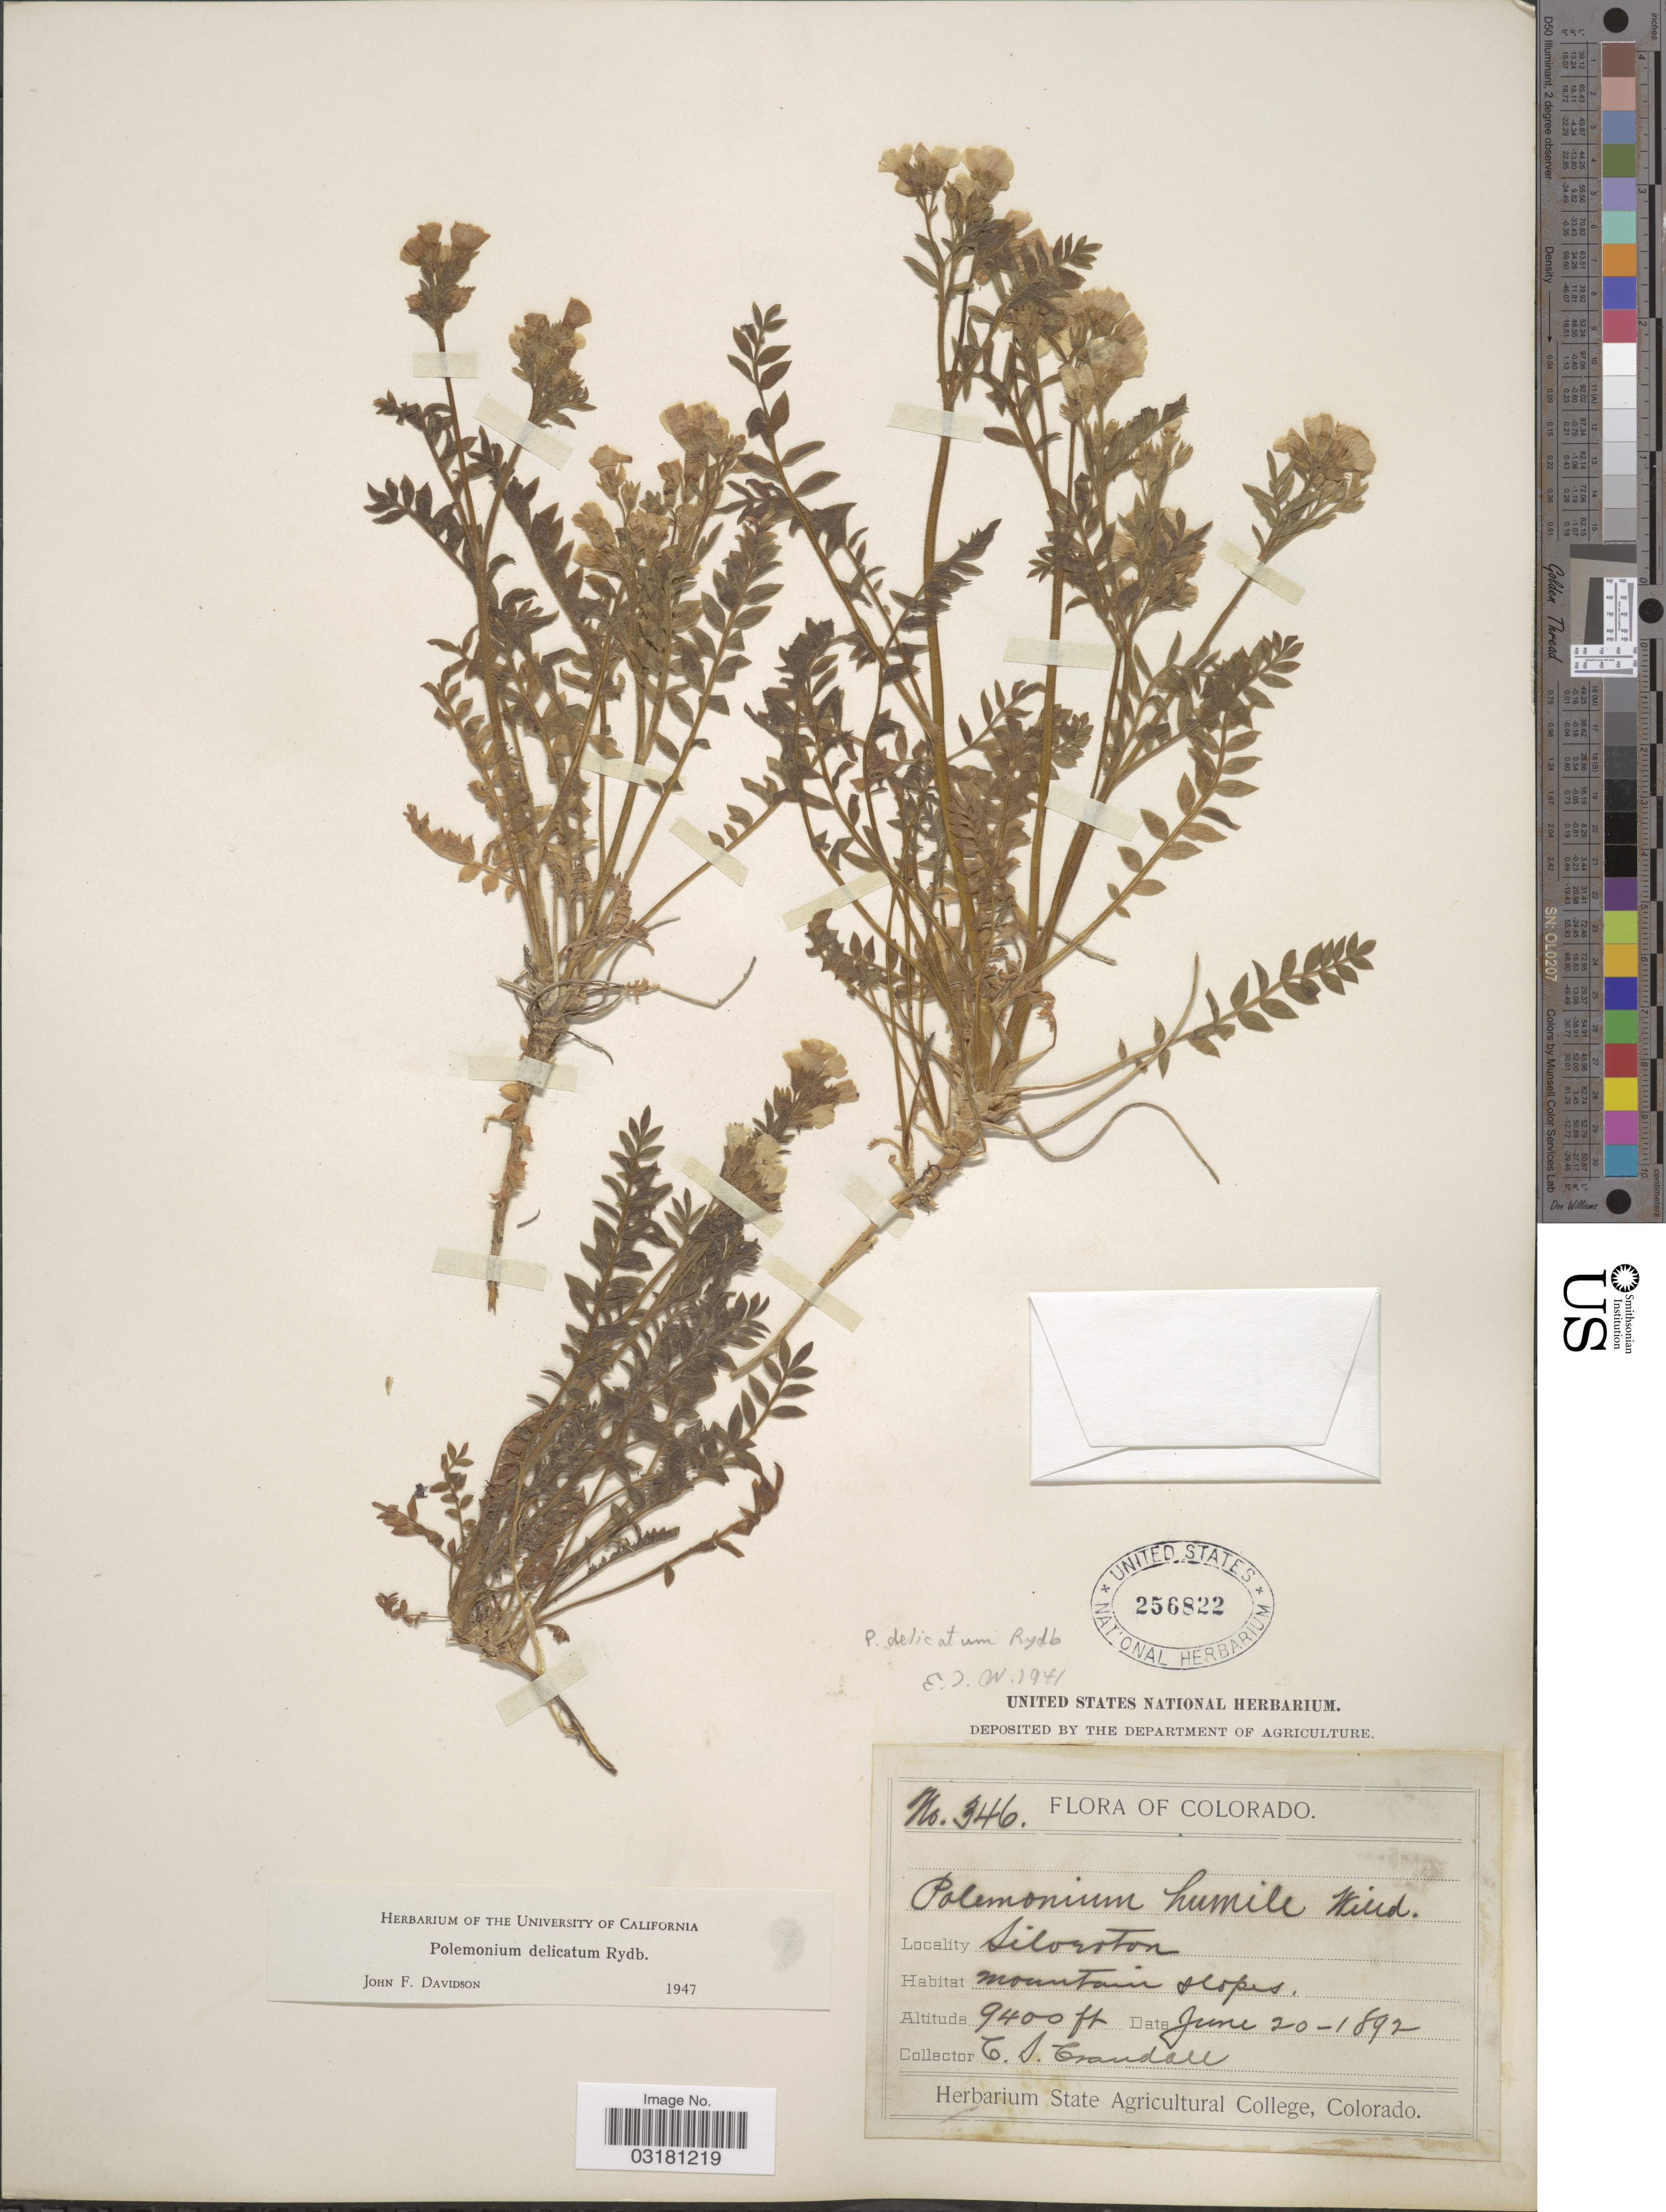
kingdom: Plantae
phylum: Tracheophyta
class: Magnoliopsida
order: Ericales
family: Polemoniaceae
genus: Polemonium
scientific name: Polemonium delicatum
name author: Rydb.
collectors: C. Crandall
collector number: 346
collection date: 1892-06-20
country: United States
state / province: Colorado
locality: Silverton.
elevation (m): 2865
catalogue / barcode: US 256822